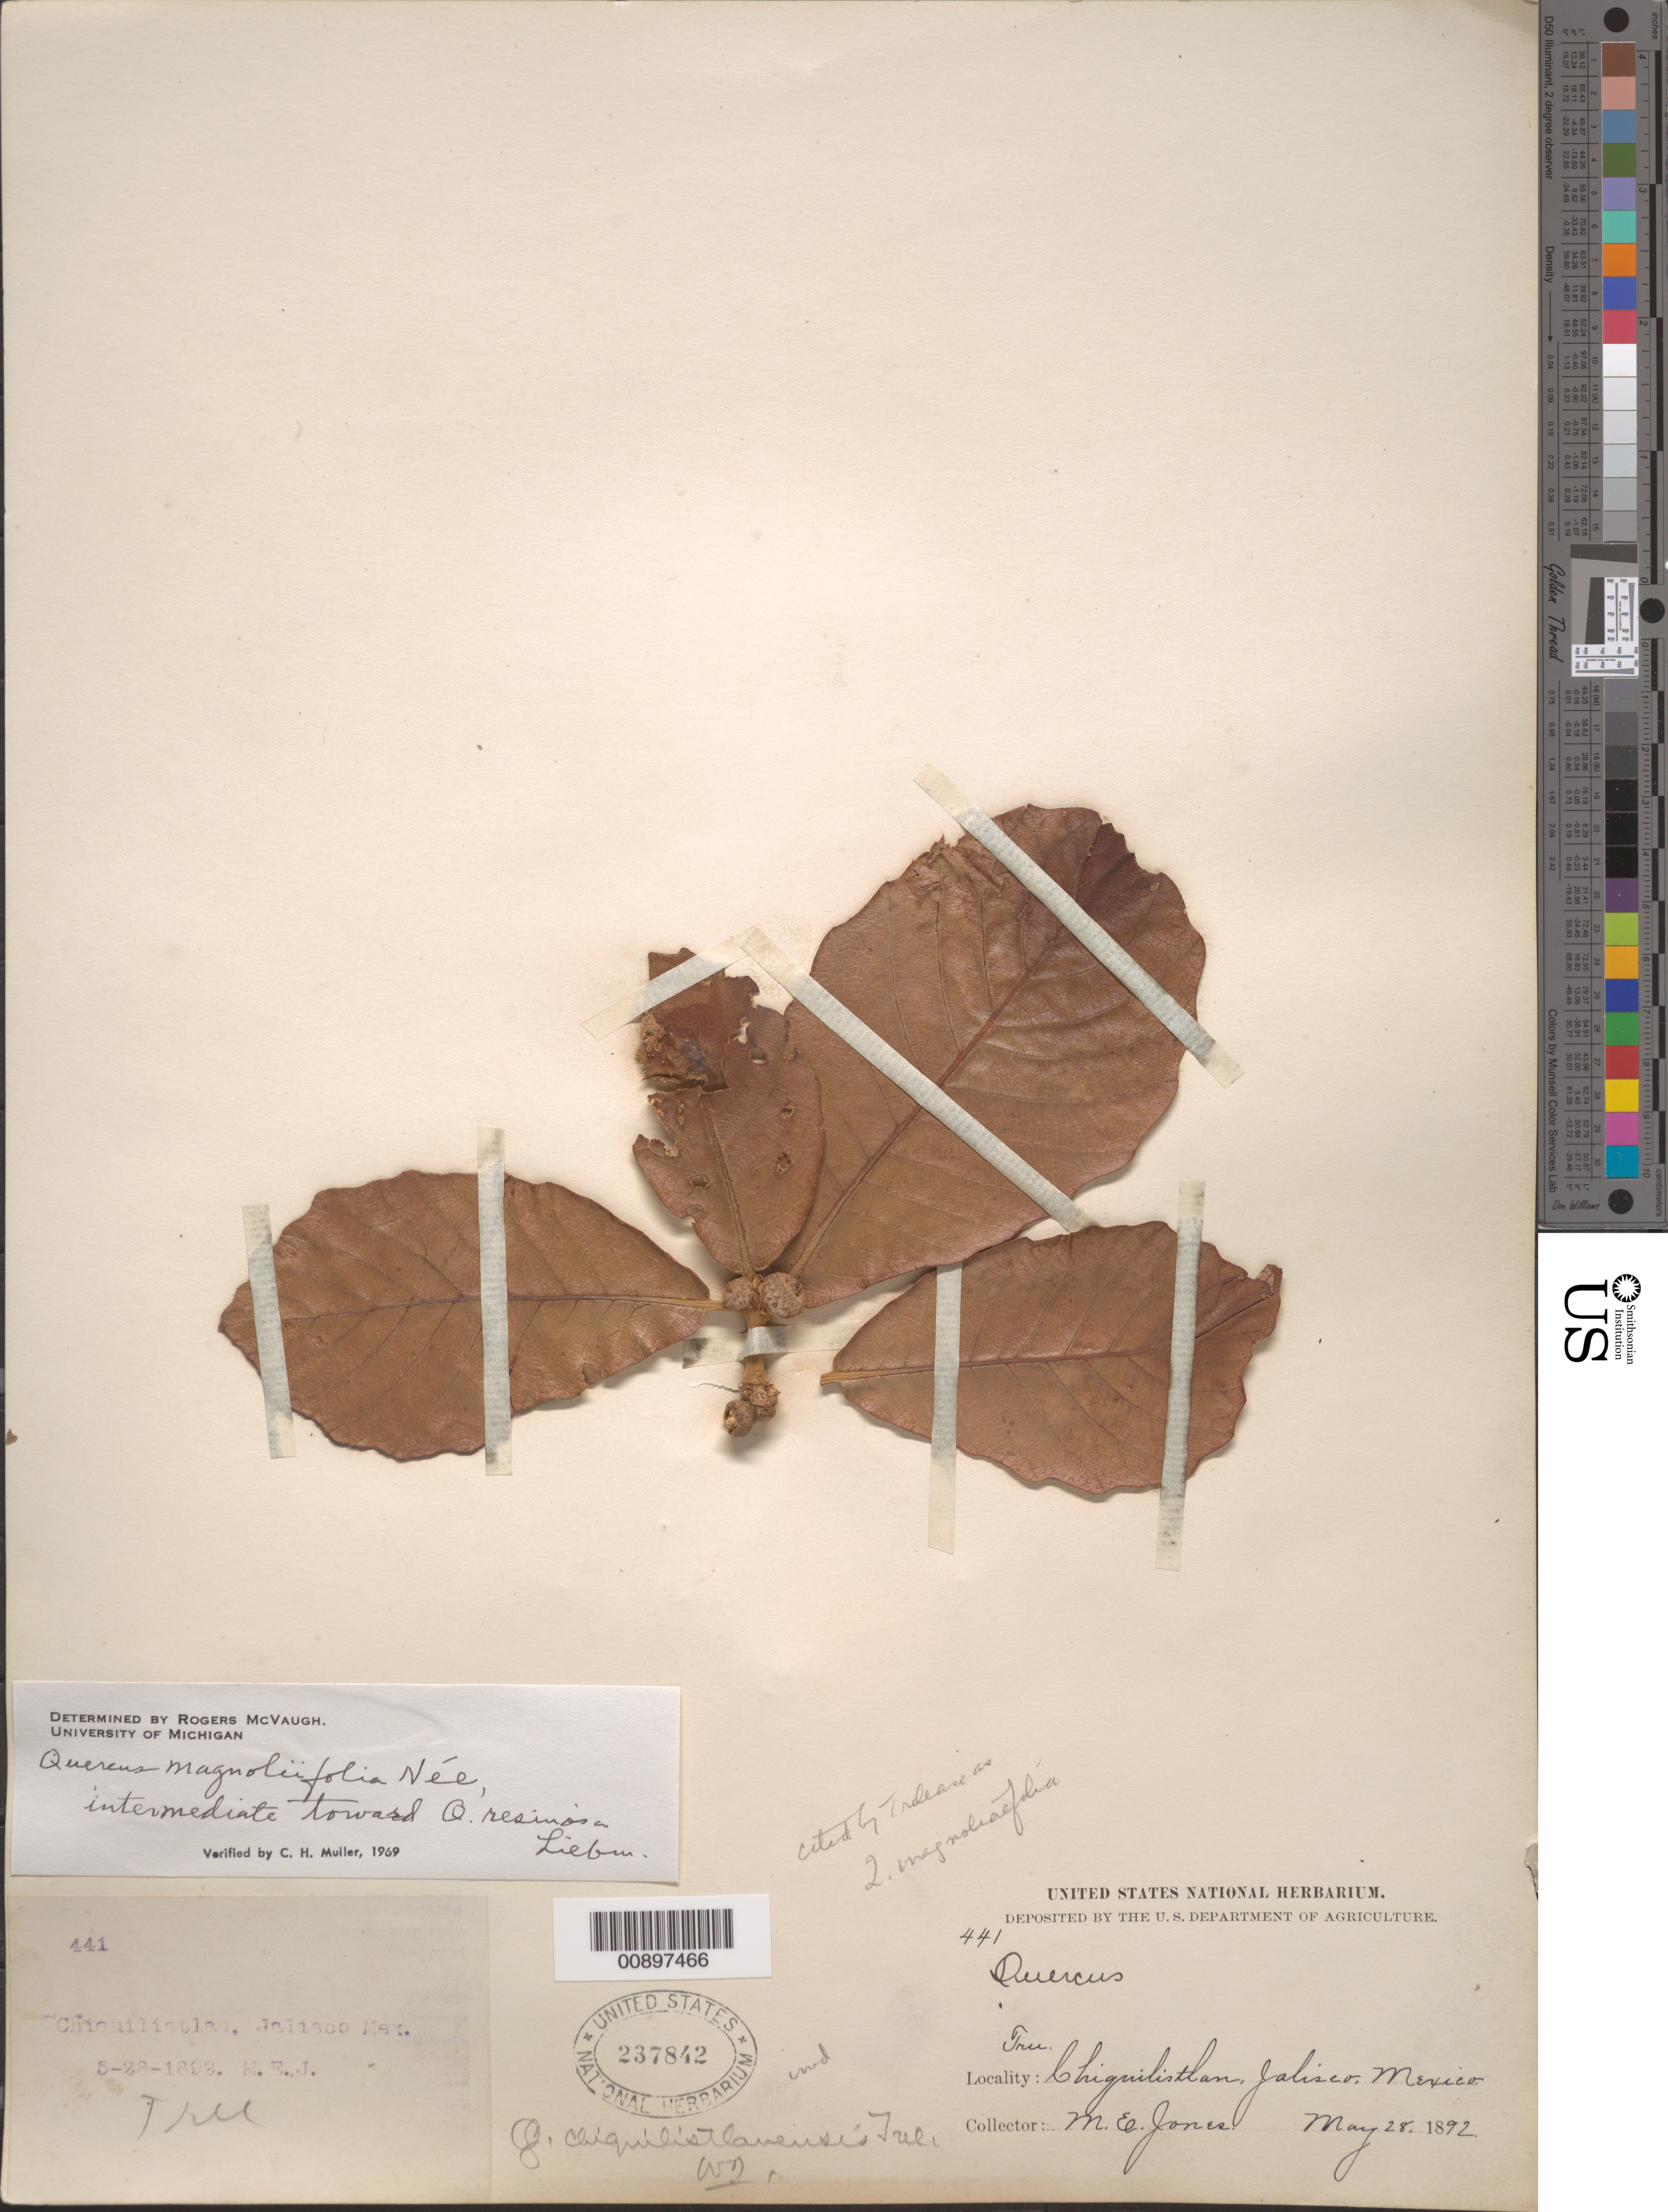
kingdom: Plantae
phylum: Tracheophyta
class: Magnoliopsida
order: Fagales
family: Fagaceae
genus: Quercus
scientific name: Quercus magnoliifolia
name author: Née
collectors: M. E. Jones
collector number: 441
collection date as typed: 28 May 1892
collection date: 1892-05-28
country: Mexico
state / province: Jalisco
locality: Chiquilistlán, Jalisco.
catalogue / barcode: US 237842